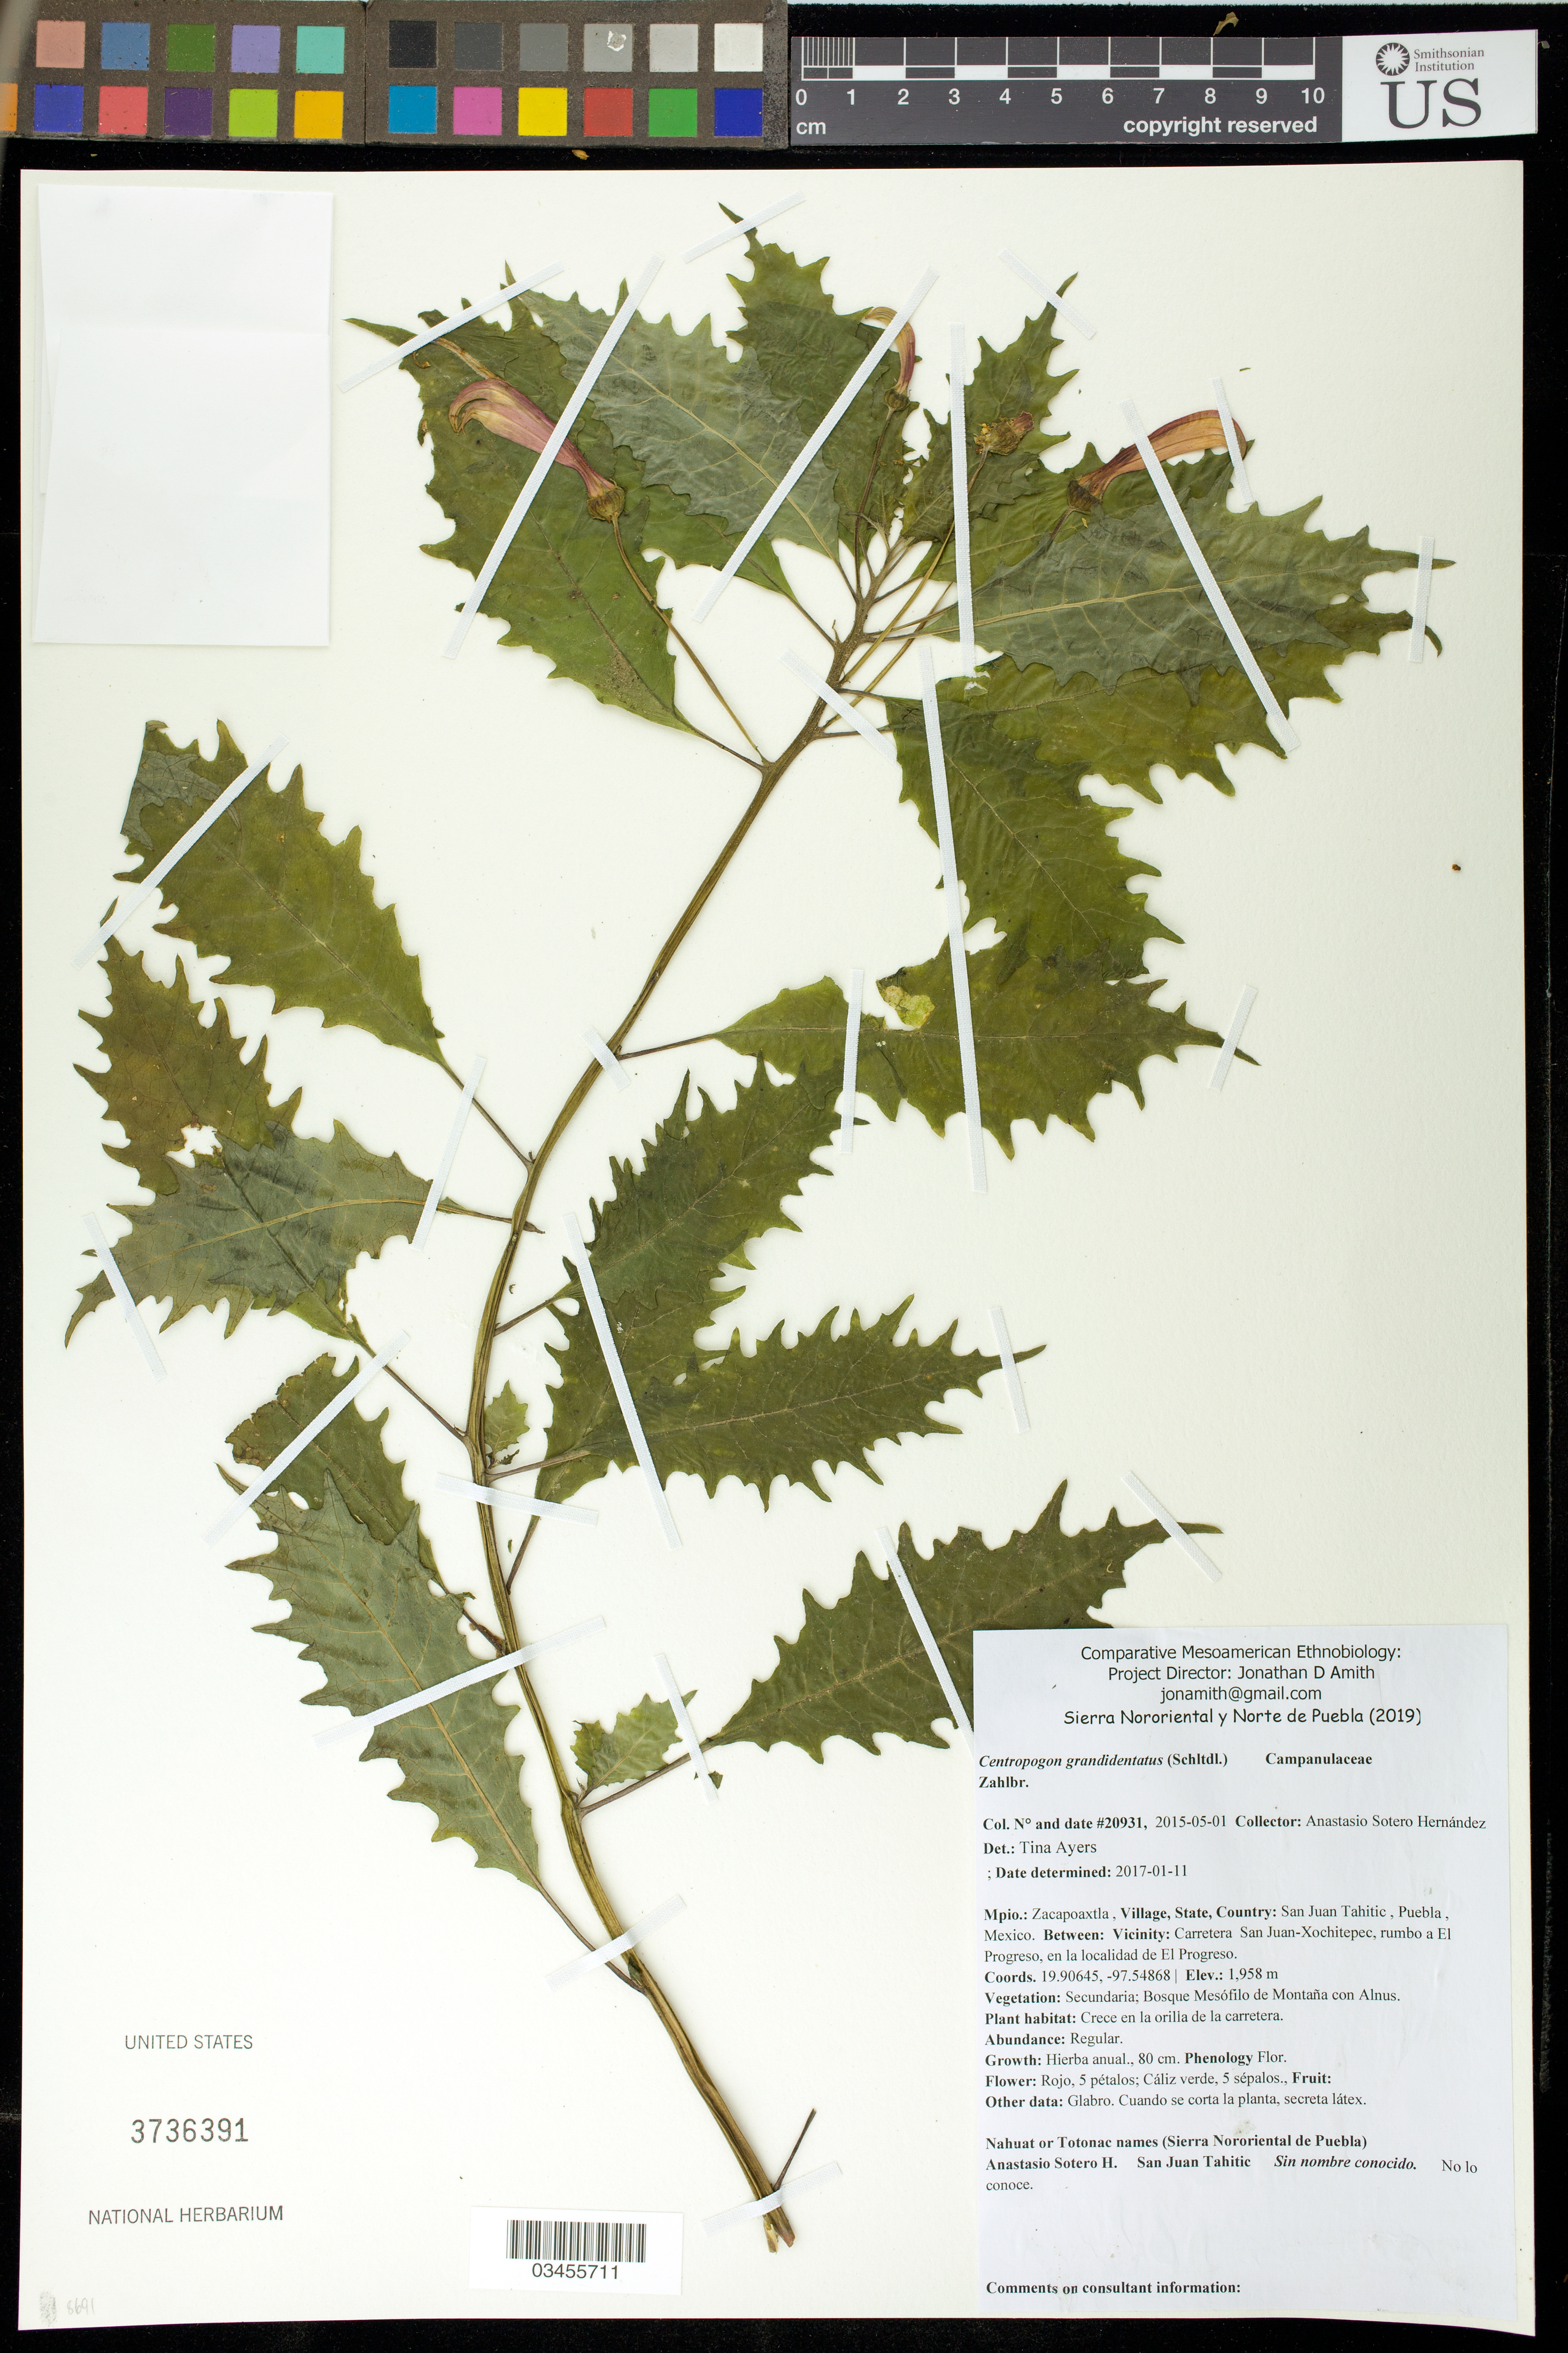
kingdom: Plantae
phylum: Tracheophyta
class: Magnoliopsida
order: Asterales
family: Campanulaceae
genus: Centropogon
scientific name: Centropogon grandidentatus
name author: (Schltdl.) Zahlbr.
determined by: Ayers, Tina J.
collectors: A. Sotero H.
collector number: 20931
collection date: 2015-05-01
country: México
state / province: Puebla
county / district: Zacapoaxtla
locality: PUEBLO: San Juan Tahitic; LOCALIDAD EXACTA: Carretera San Juan-Xochitepec, rumbo a El Progreso, en la localidad de El Progreso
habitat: Bosque mesófilo de montaña con Alnus | Crece en la orilla de la carretera.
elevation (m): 1958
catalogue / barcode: US 3736391